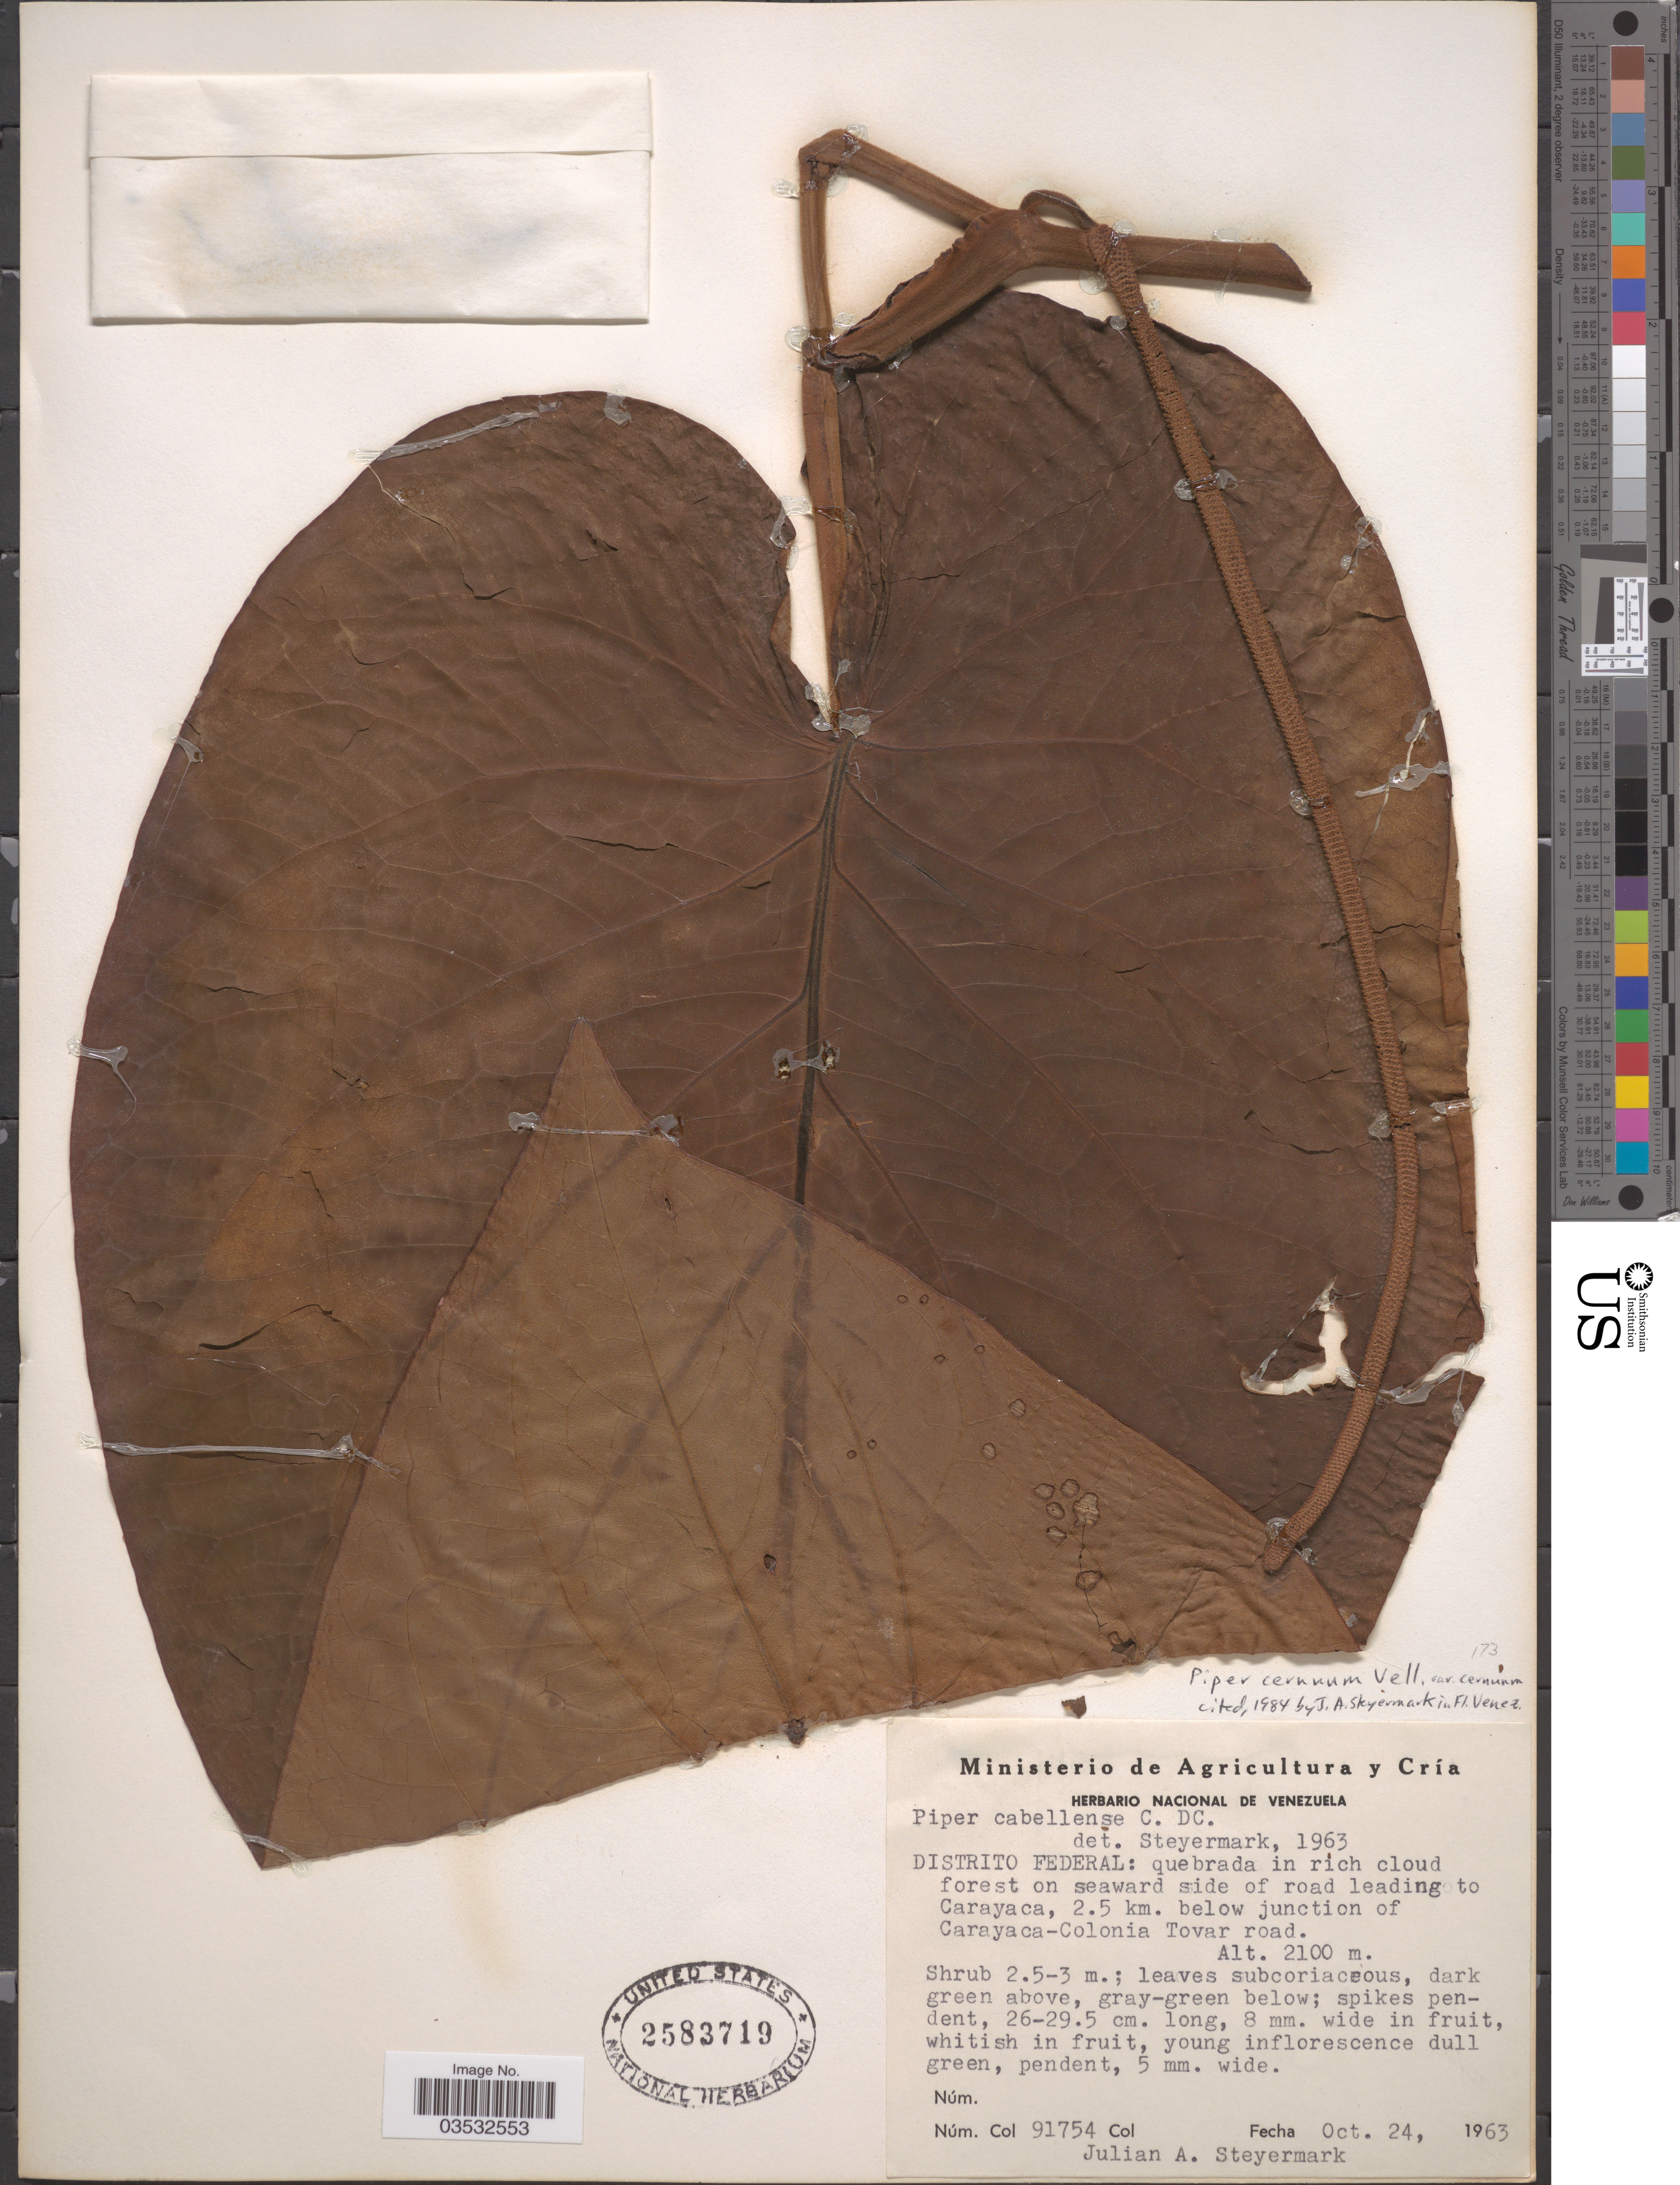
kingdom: Plantae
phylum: Tracheophyta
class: Magnoliopsida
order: Piperales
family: Piperaceae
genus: Piper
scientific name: Piper cernuum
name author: Vell.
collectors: J. Steyermark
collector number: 91754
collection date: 1963-10-24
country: Venezuela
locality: Distrito Federal: quebrada in rich cloud forest on seaward side of road leading to Carayaca, 2.5 km. below junction of Carayaca-Colonia Tovar road.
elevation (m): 2100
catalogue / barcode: US 2583719